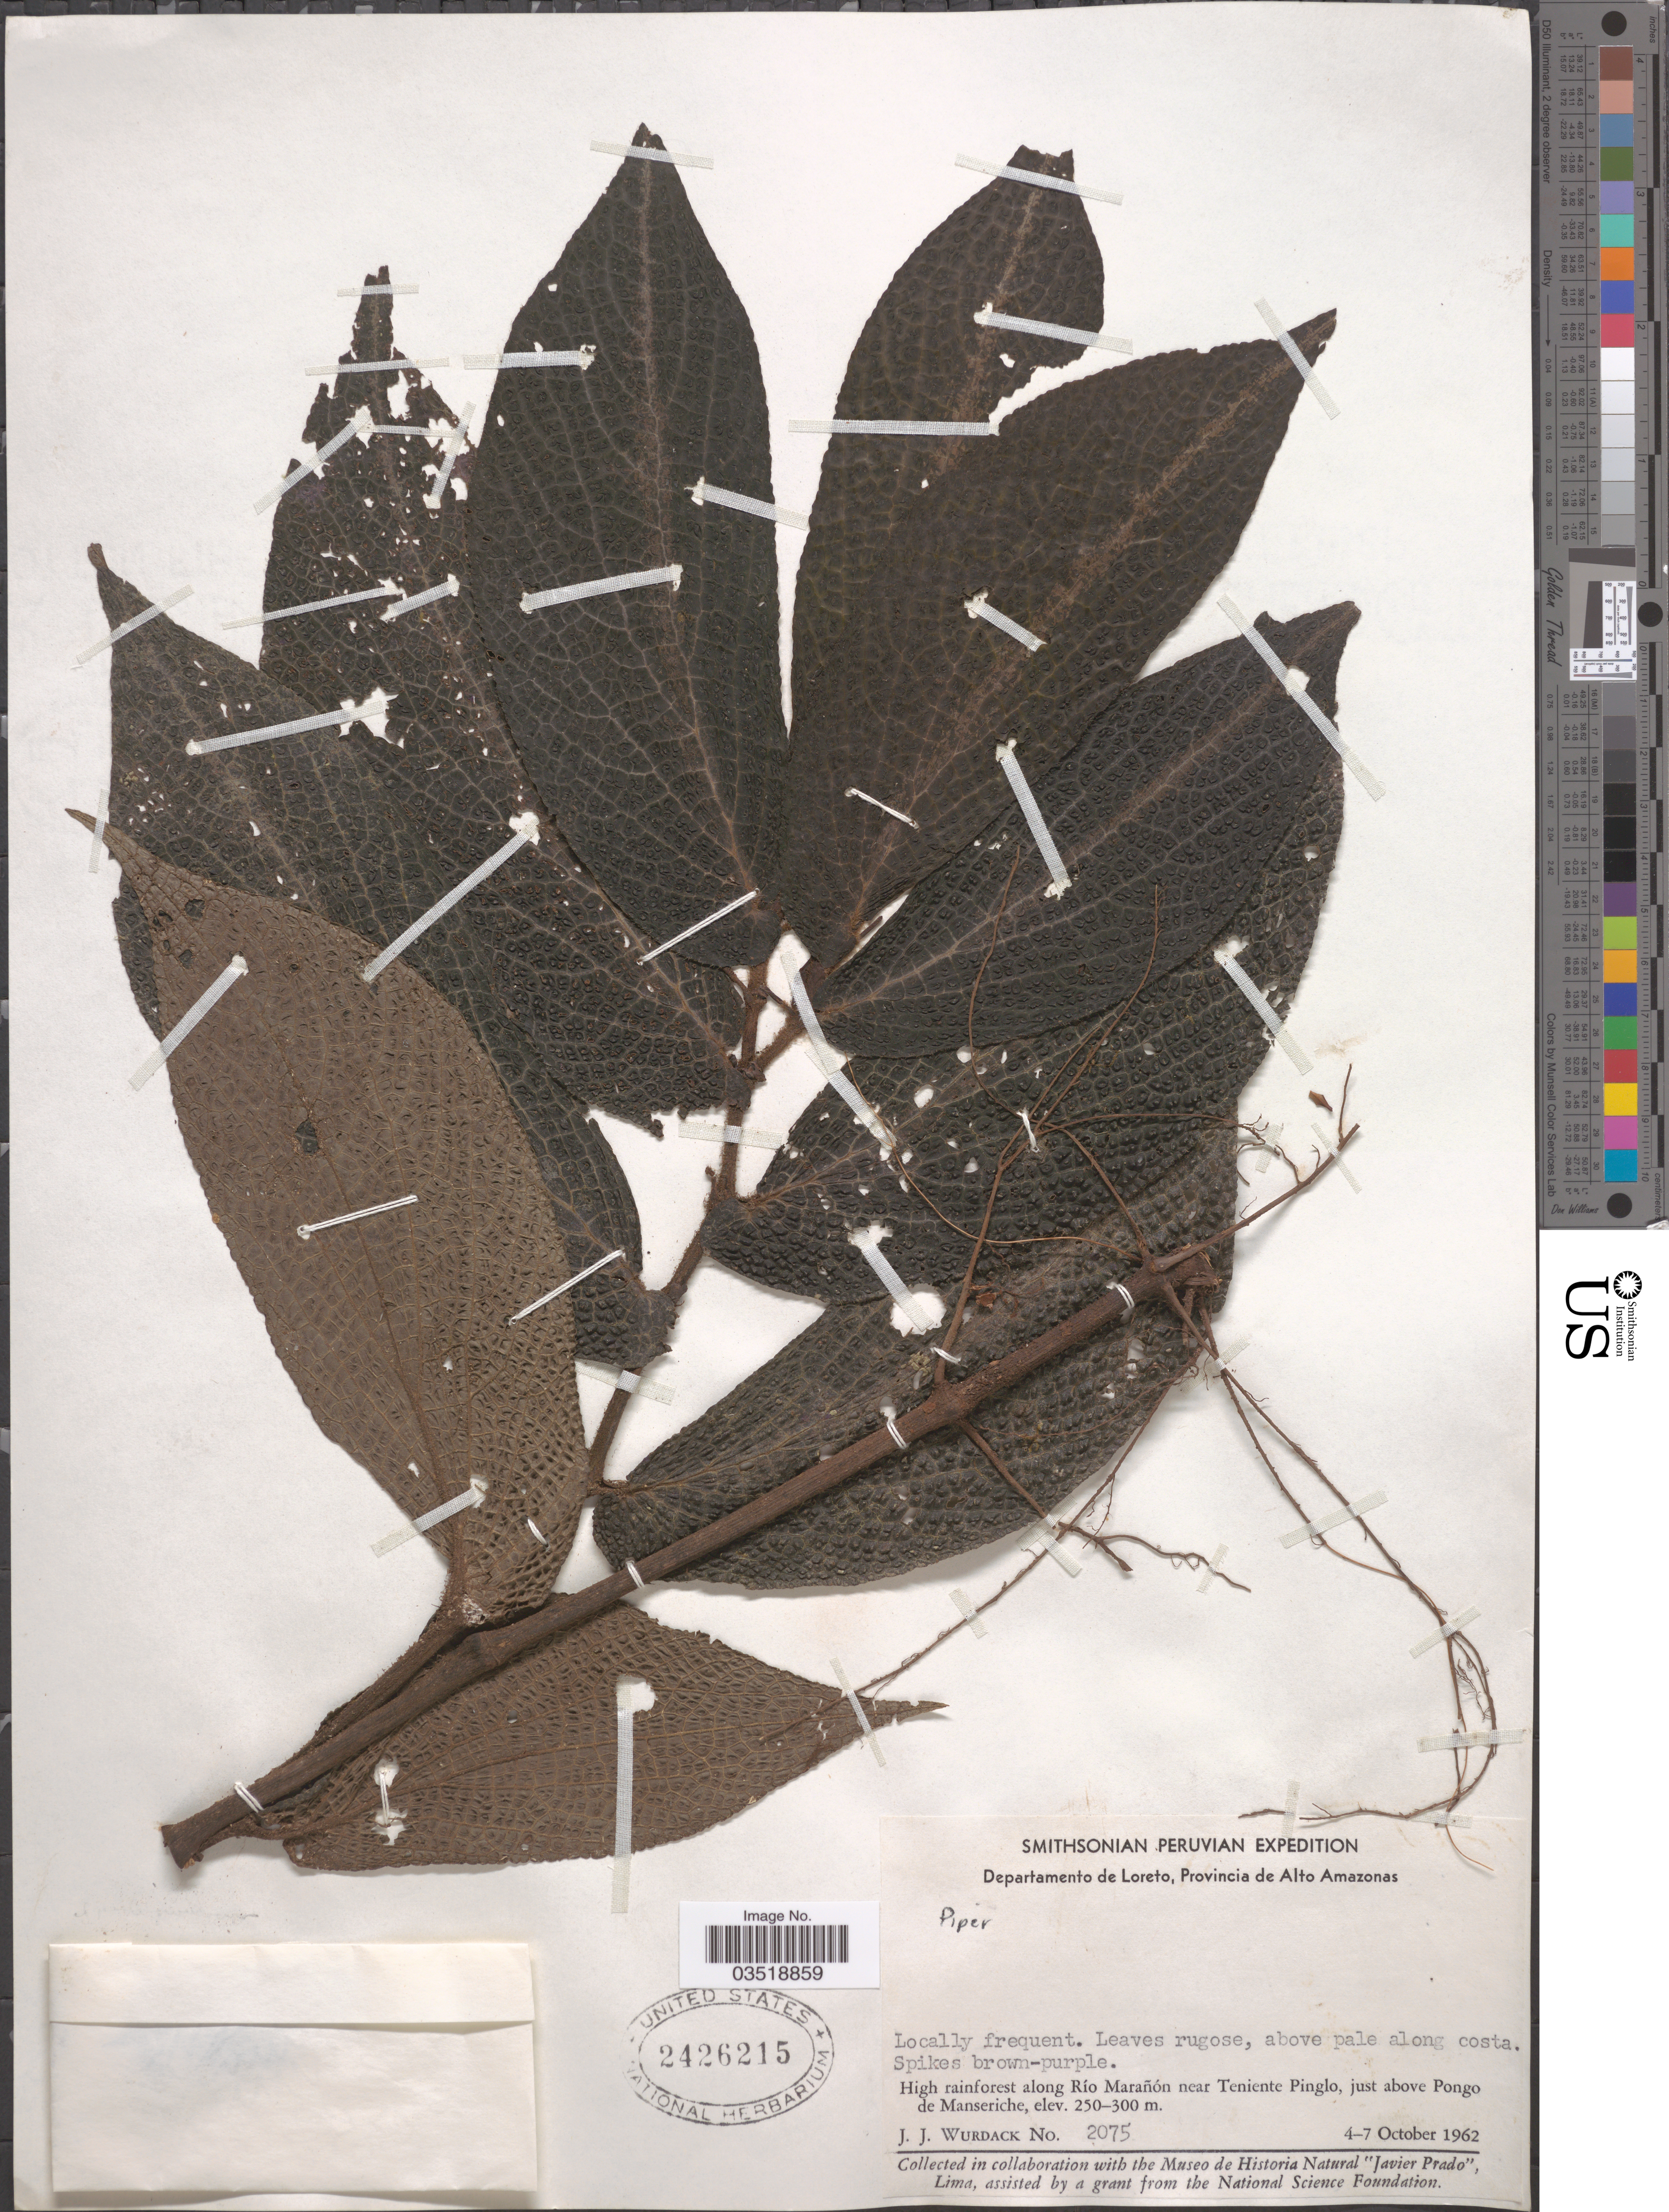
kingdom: Plantae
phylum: Tracheophyta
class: Magnoliopsida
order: Piperales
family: Piperaceae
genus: Piper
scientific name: Piper sp.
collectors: J. J. Wurdack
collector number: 2075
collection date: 1962-10-04/1962-10-07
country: Peru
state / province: Loreto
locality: Departamento de Loreto, Provincia de Alto Amazonas. High rainforest along Río Marañón near Teniente Pinglo, just above Pongo de Manseriche.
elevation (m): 250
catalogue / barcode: US 2426215